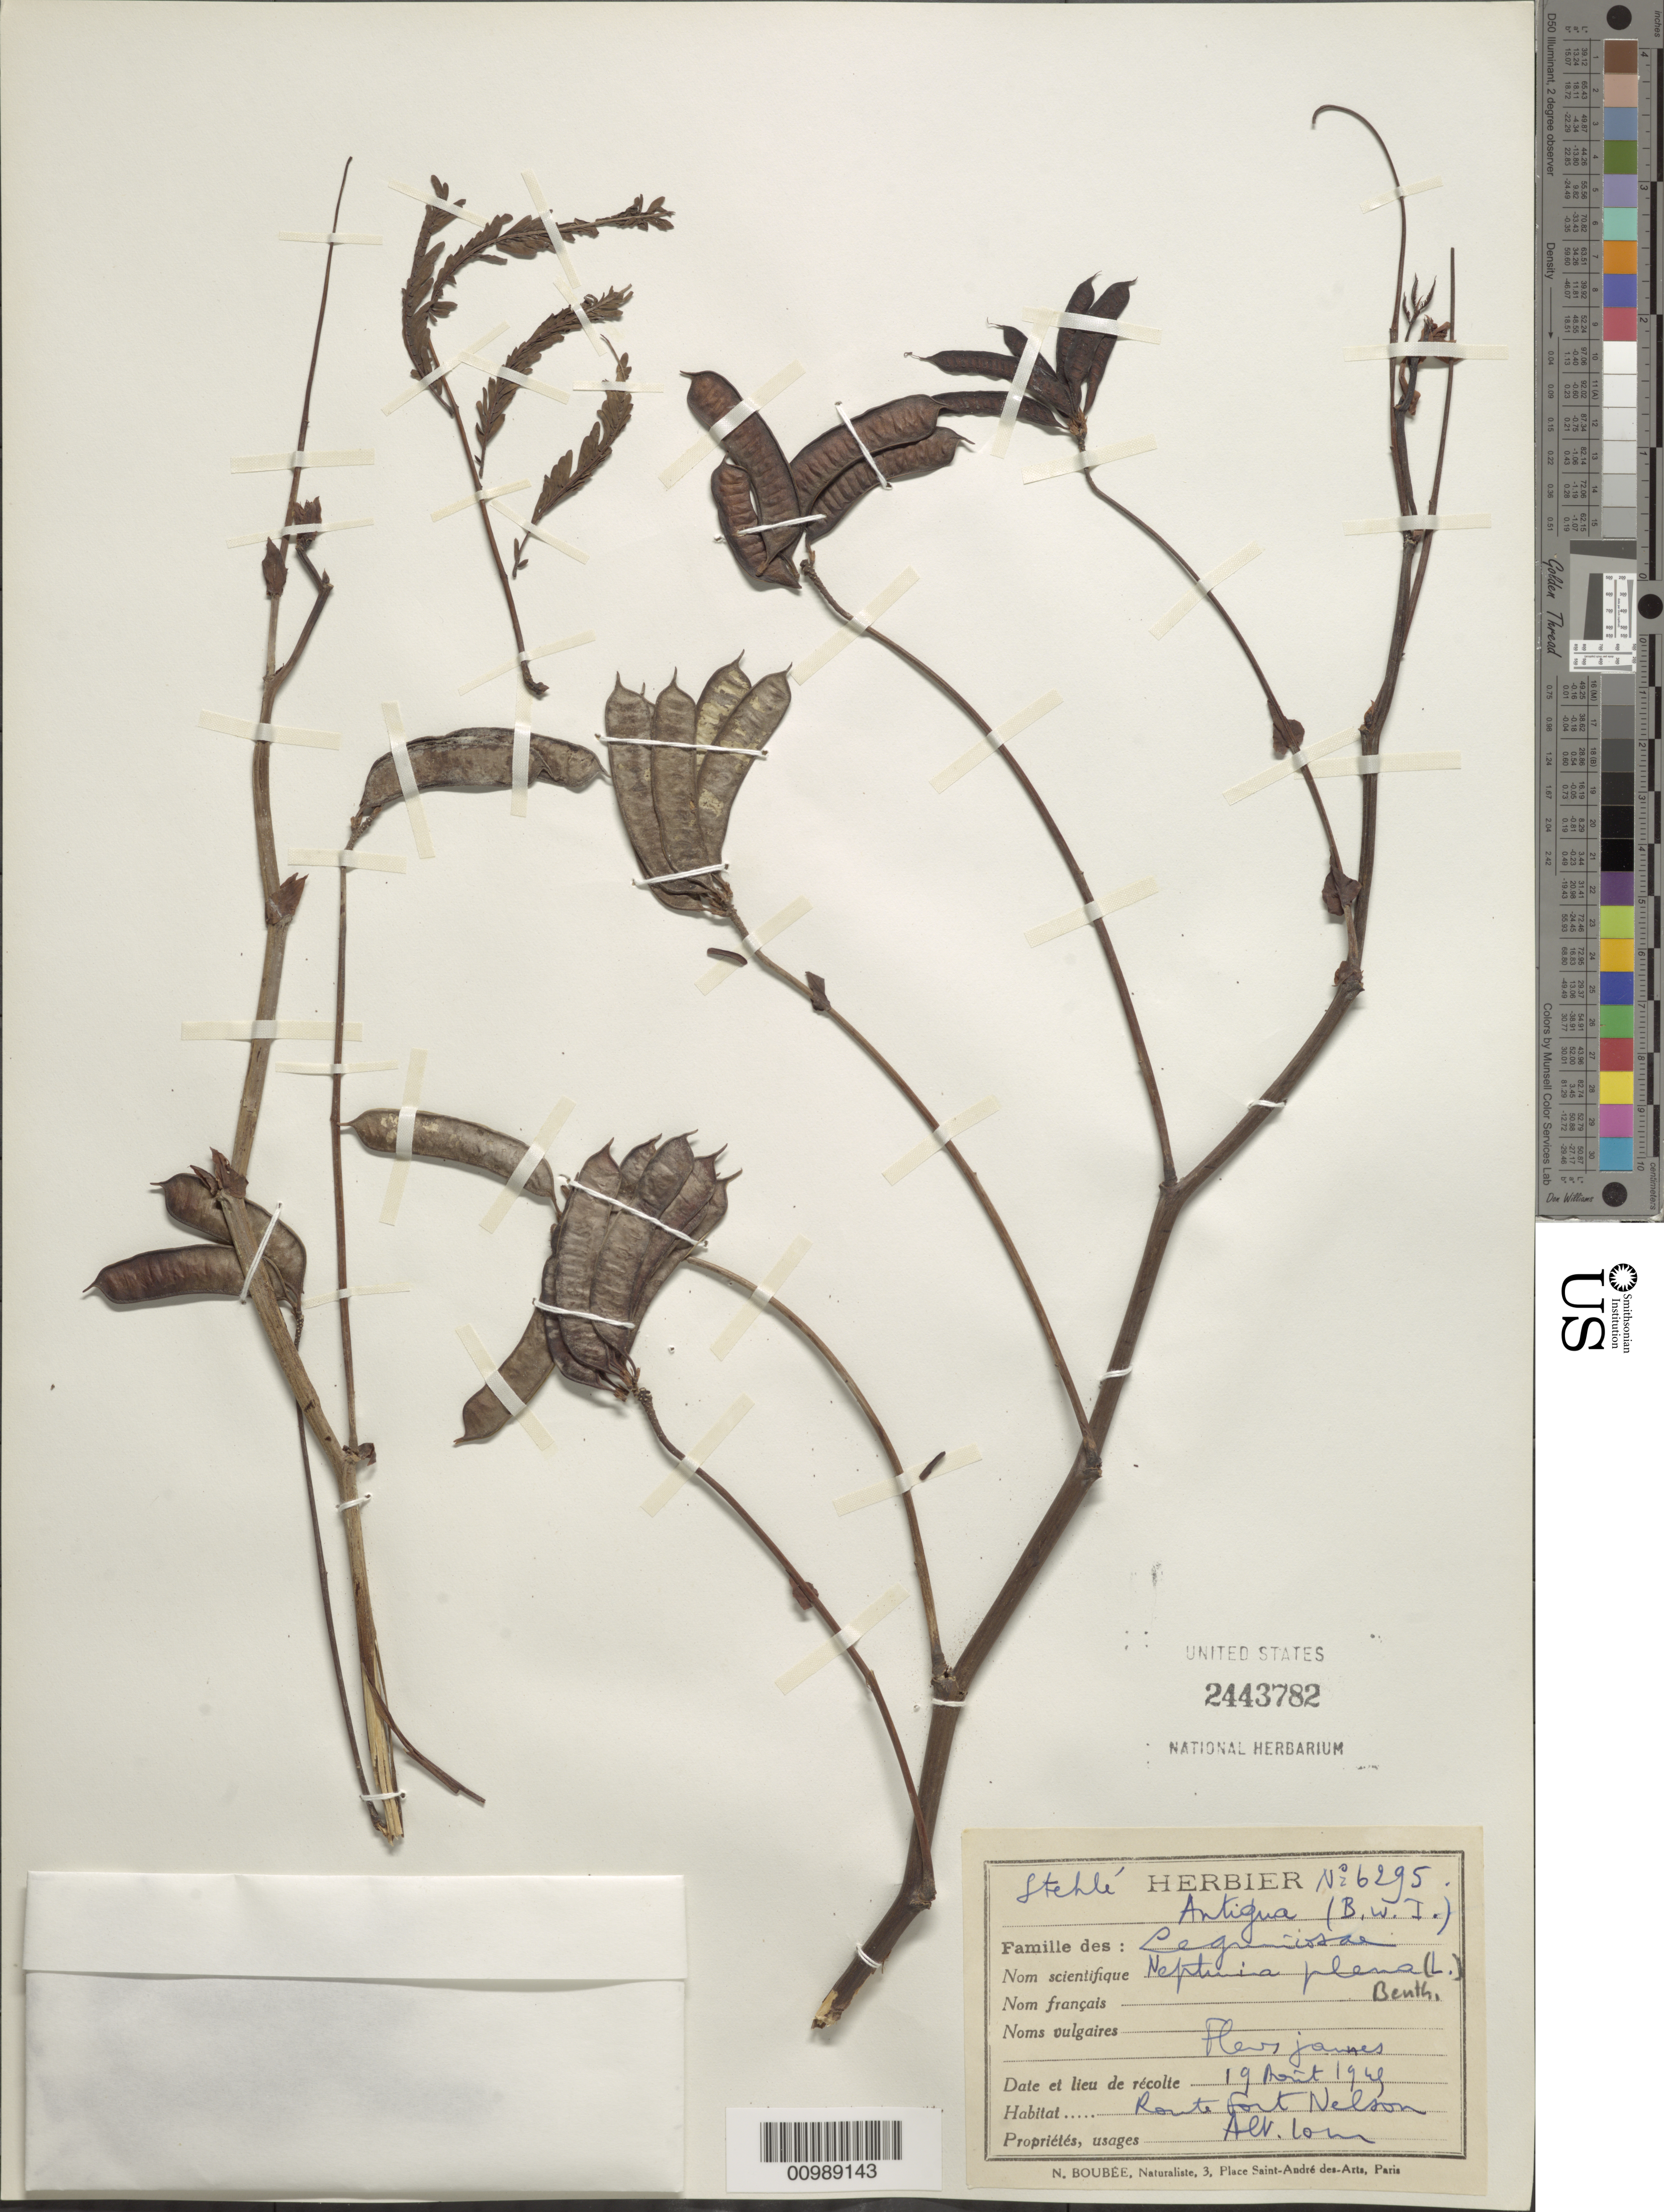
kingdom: Plantae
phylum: Tracheophyta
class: Magnoliopsida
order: Fabales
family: Fabaceae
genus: Neptunia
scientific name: Neptunia plena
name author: (L.) Benth.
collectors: H. Stehlé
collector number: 6295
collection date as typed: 19 Nov 1949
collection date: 1949-11-19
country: Antigua and Barbuda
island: Antigua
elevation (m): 10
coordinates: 0 N, 0 E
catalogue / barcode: US 2443782